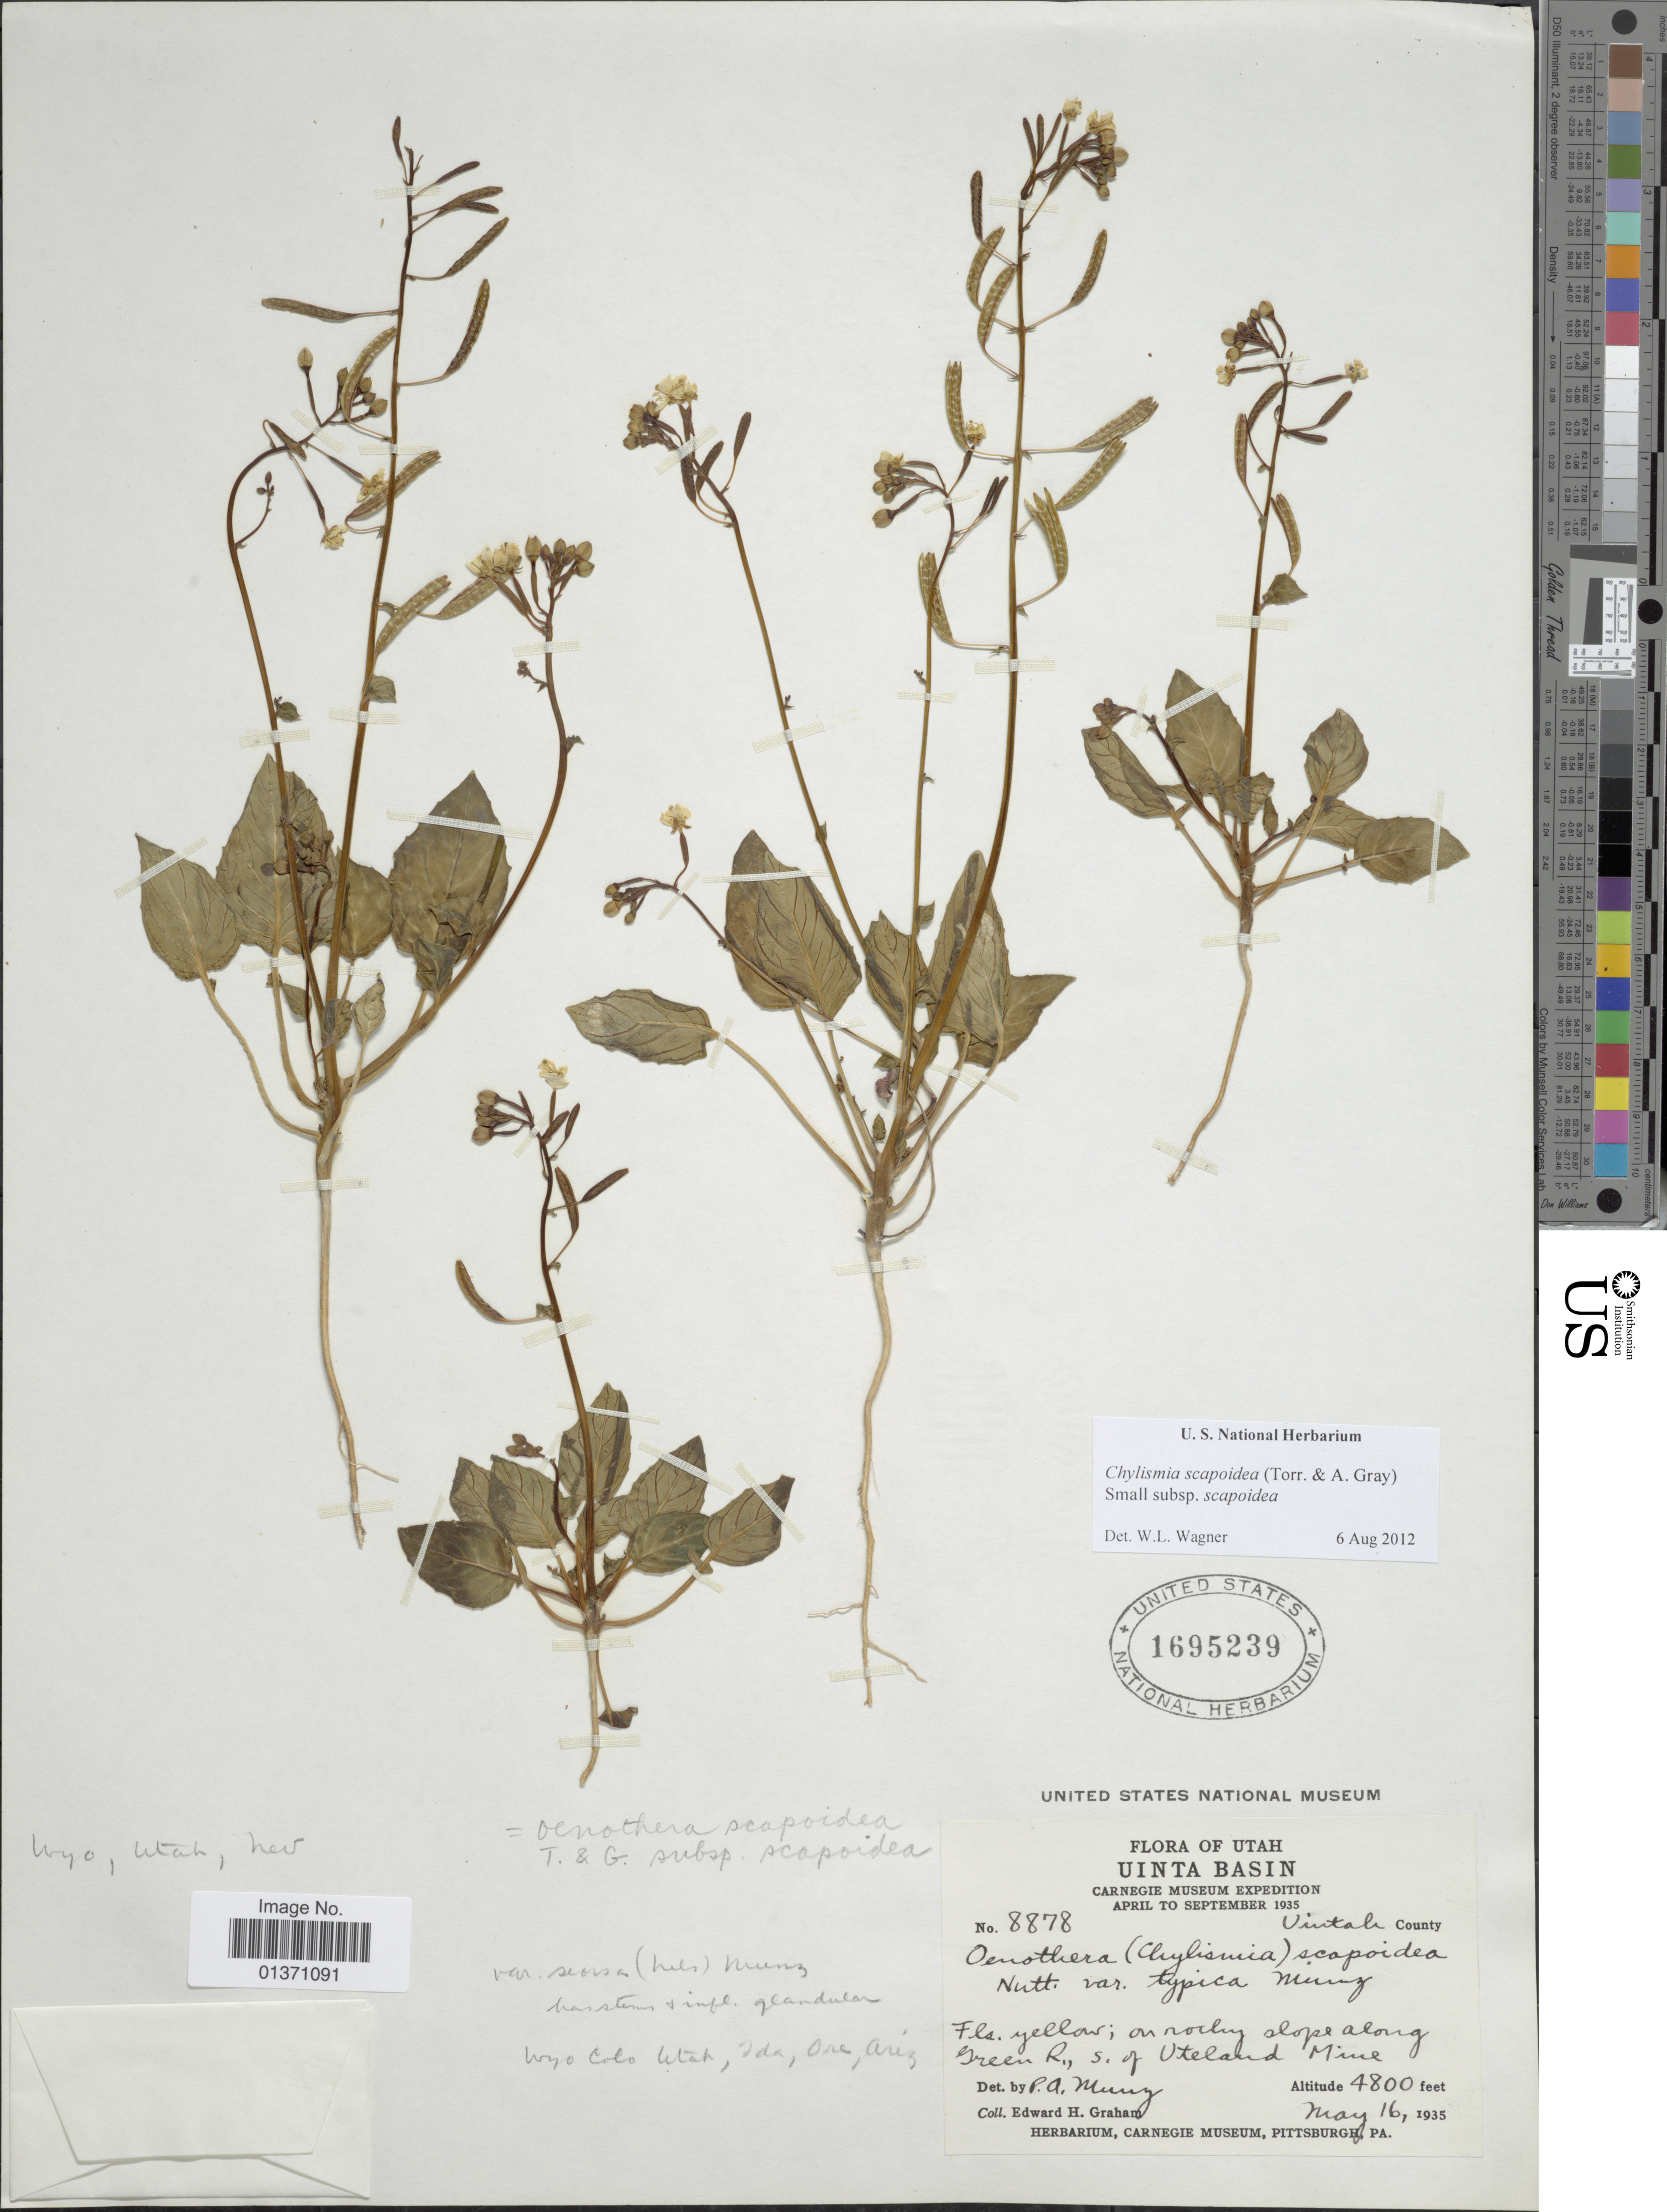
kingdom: Plantae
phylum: Tracheophyta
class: Magnoliopsida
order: Myrtales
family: Onagraceae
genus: Chylismia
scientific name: Chylismia scapoidea subsp. scapoidea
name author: (Torr. & A. Gray) Small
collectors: E. H. Graham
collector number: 8878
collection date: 1935-05-16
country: United States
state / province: Utah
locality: Uinta Basin, on rocky slope along Green R., of Uteland Mine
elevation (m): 1463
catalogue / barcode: US 1695239